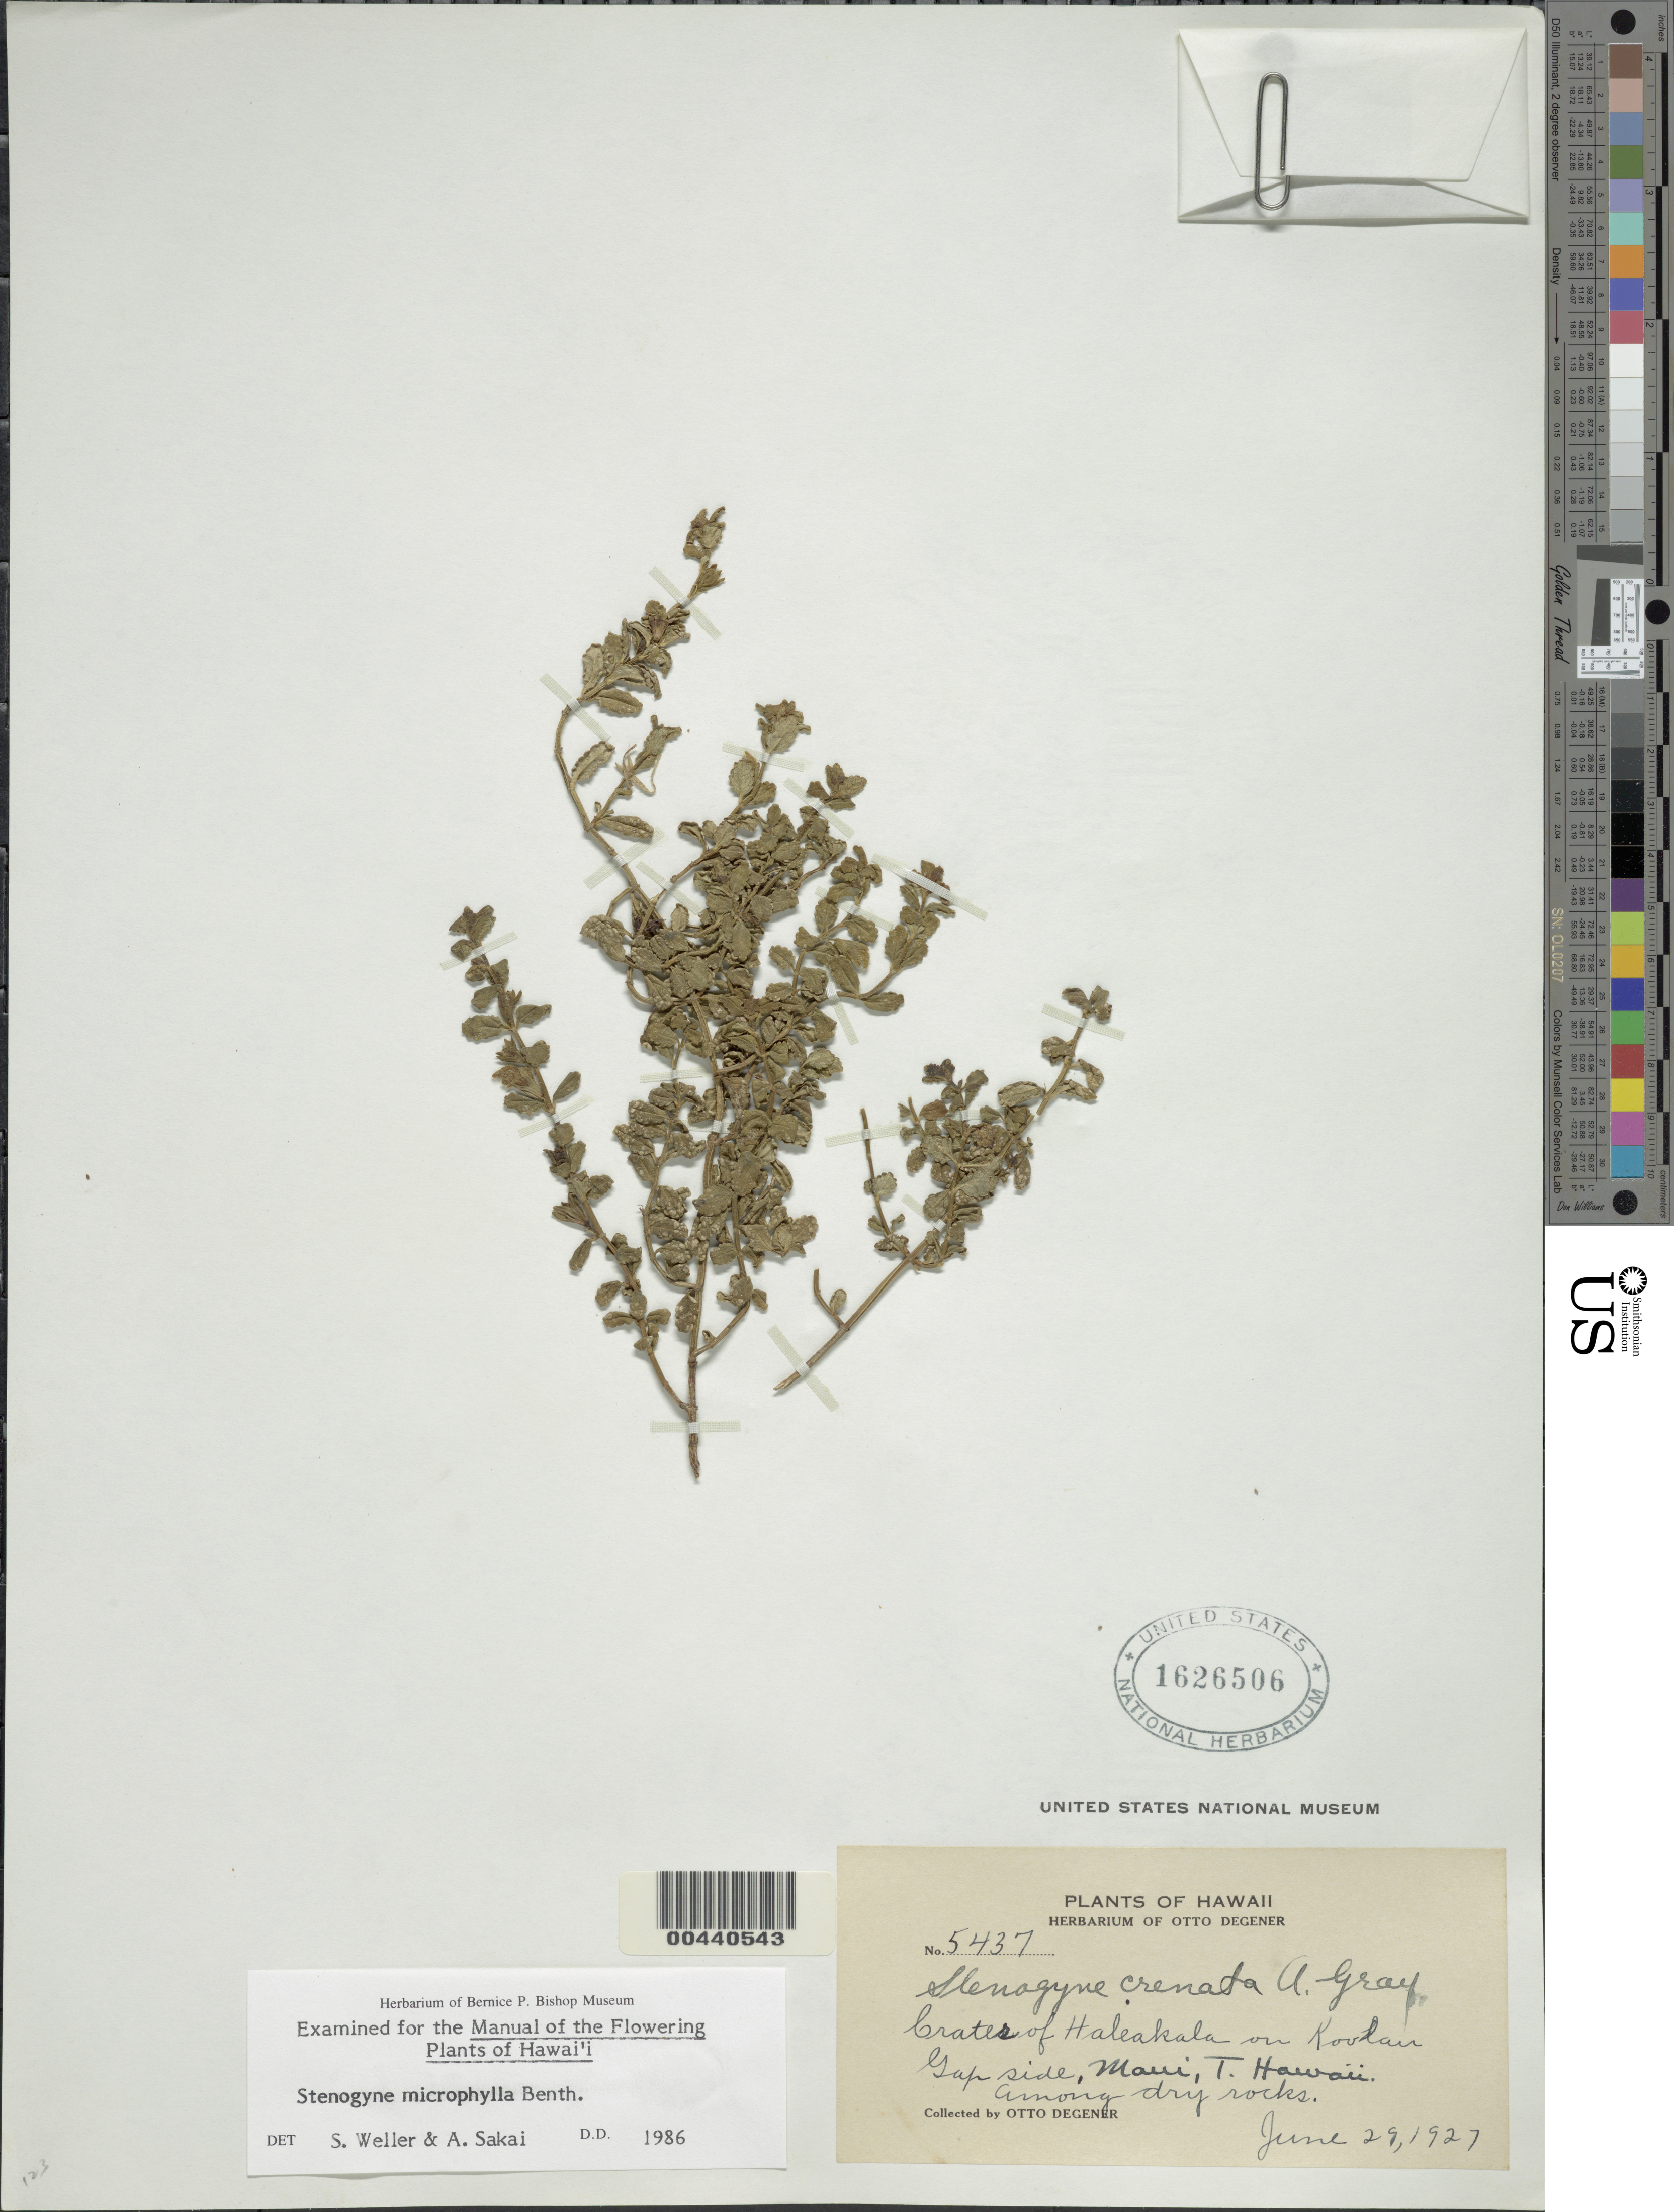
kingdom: Plantae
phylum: Tracheophyta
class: Magnoliopsida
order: Lamiales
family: Lamiaceae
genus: Stenogyne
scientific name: Stenogyne microphylla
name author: Benth.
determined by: Weller, Stephen G., (UNITED STATES)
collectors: O. Degener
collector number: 5437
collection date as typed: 29 Jun 1927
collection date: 1927-06-29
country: United States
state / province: Hawaii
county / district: Maui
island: Maui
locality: Crater of Haleakala on Koolau Gap side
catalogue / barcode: US 1626506